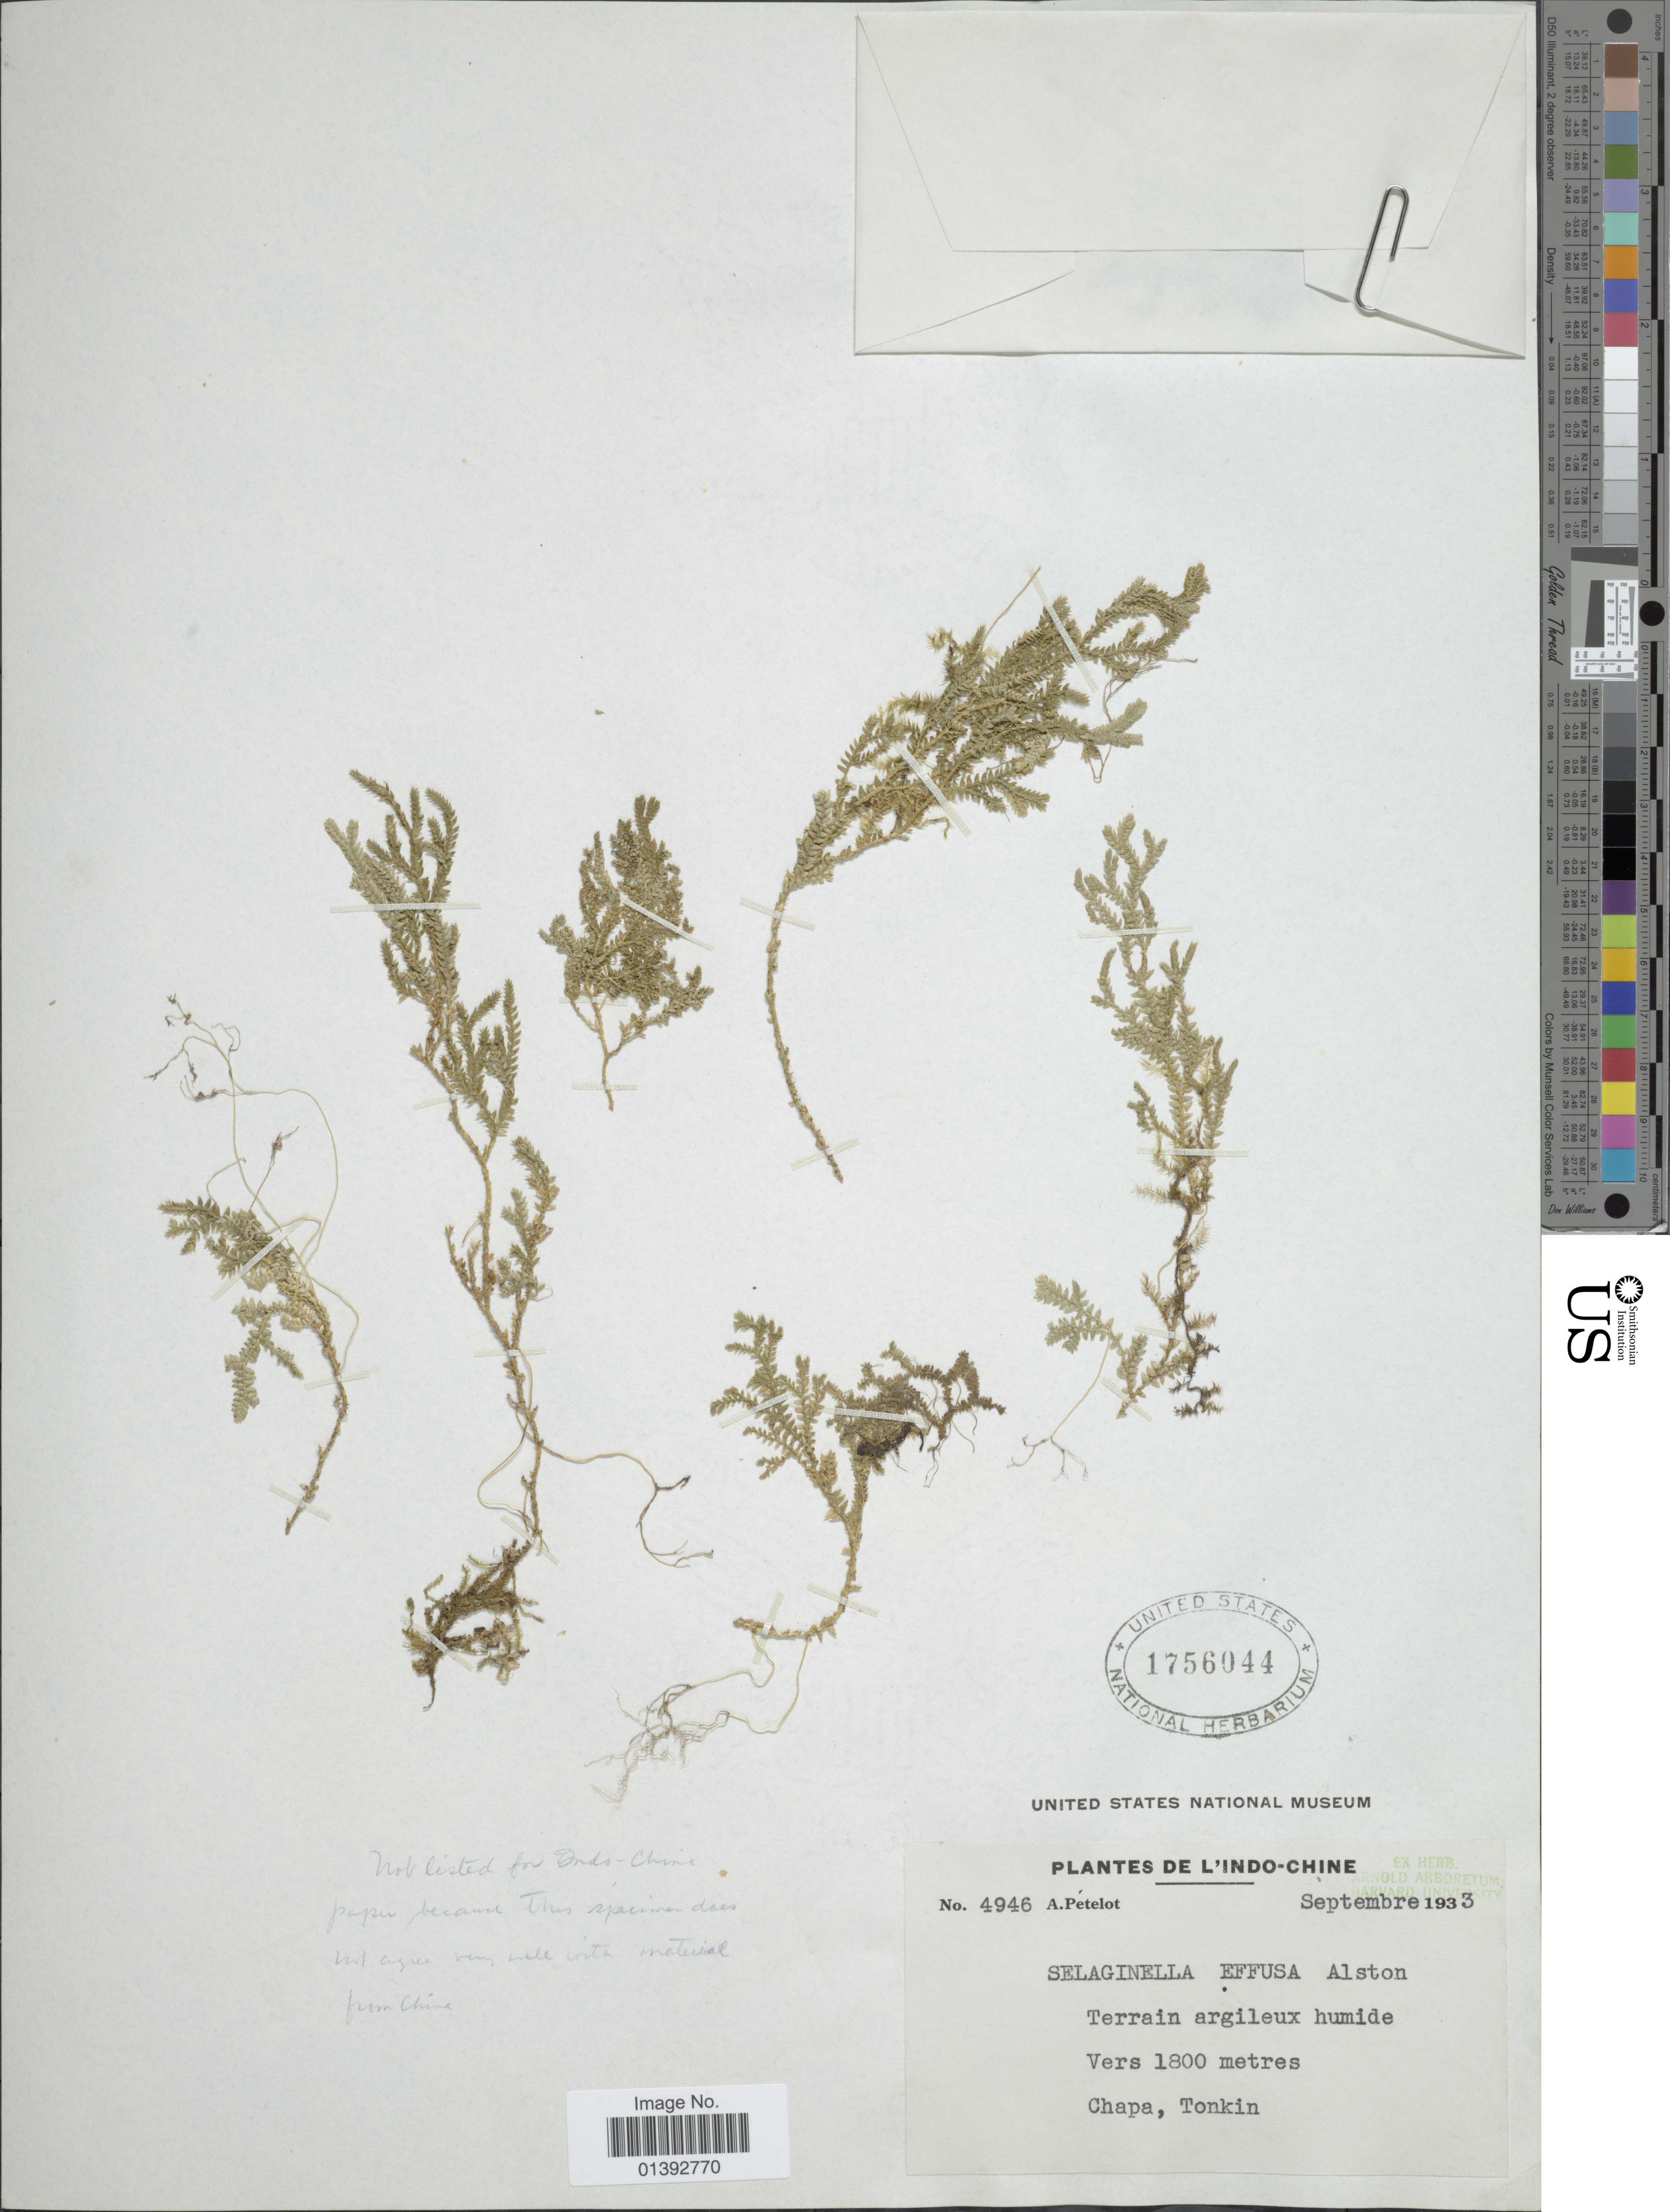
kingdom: Plantae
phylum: Tracheophyta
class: Lycopodiopsida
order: Selaginellales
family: Selaginellaceae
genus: Selaginella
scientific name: Selaginella effusa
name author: Alston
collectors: A. Petelot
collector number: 4946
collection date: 1933-09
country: Vietnam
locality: Indo-Chine, Chapa, Tonkin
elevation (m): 1800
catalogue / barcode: US 1756044